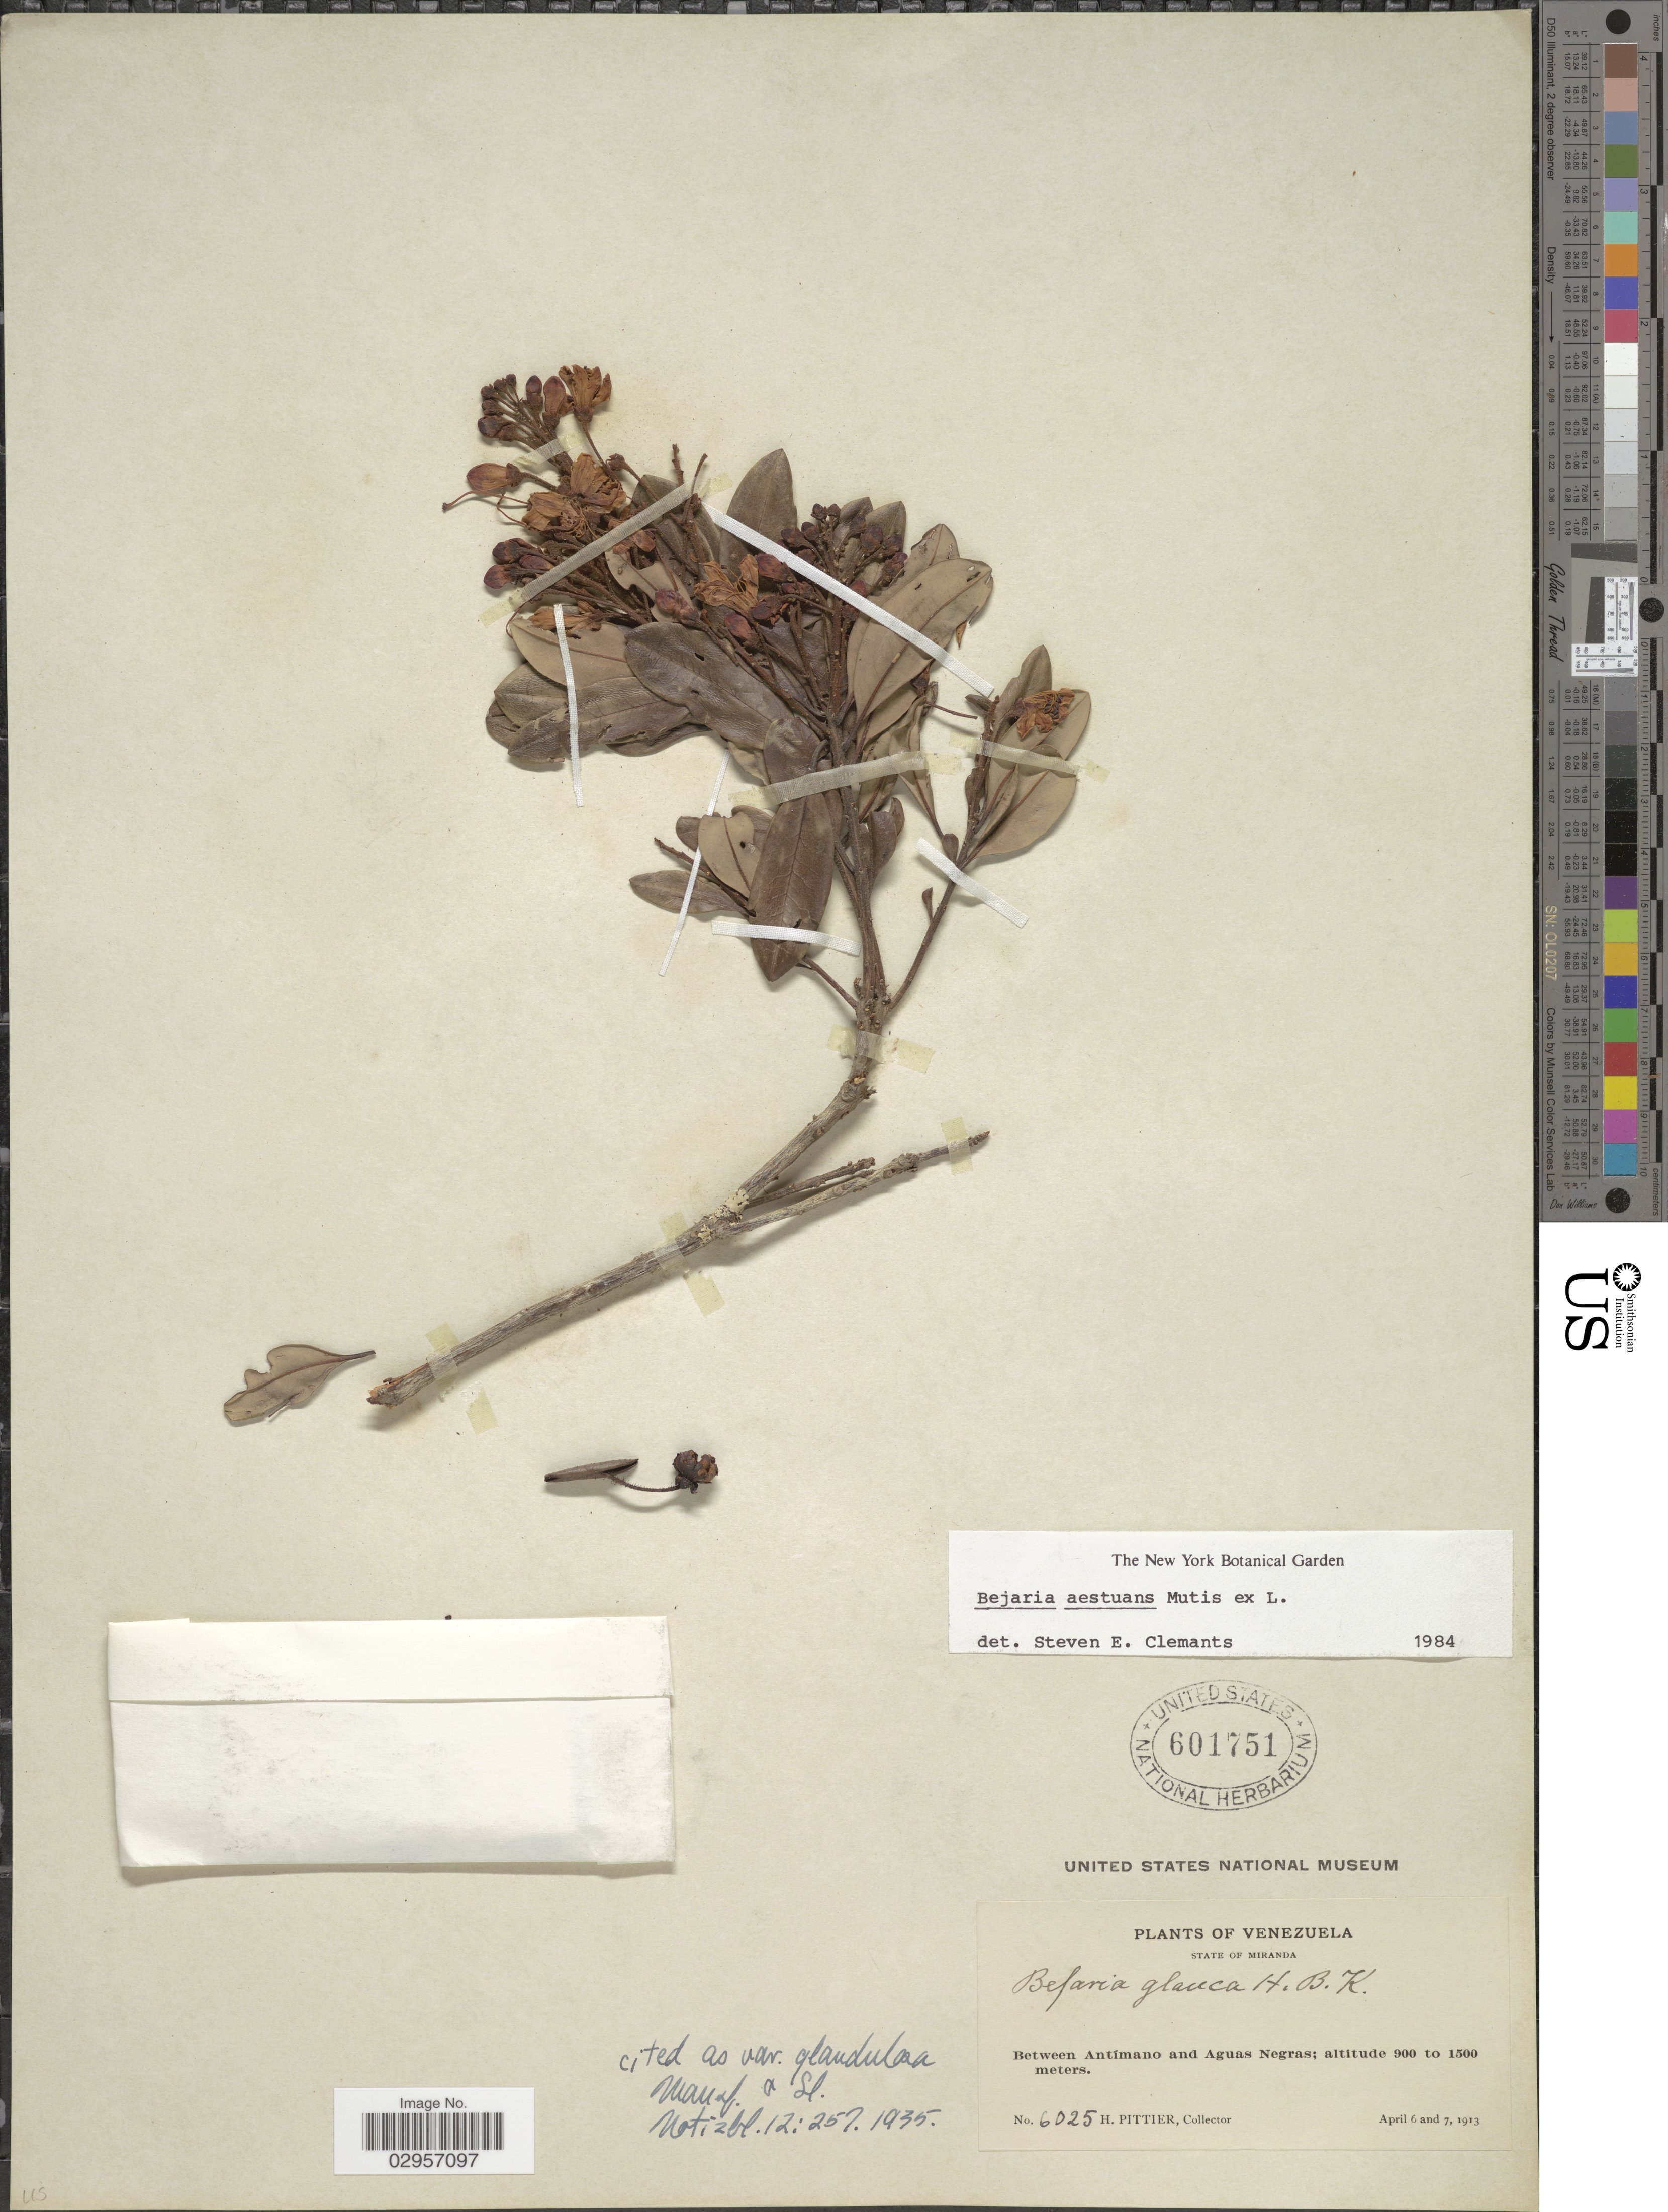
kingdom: Plantae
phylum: Tracheophyta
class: Magnoliopsida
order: Ericales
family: Ericaceae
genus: Befaria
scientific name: Befaria aestuans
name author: Mutis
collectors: H. F. Pittier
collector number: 6025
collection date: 1913-04-06/1913-04-07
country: Venezuela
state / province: Miranda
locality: State of Miranda. Between Antímano and Aguas Negras.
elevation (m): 900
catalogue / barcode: US 601751